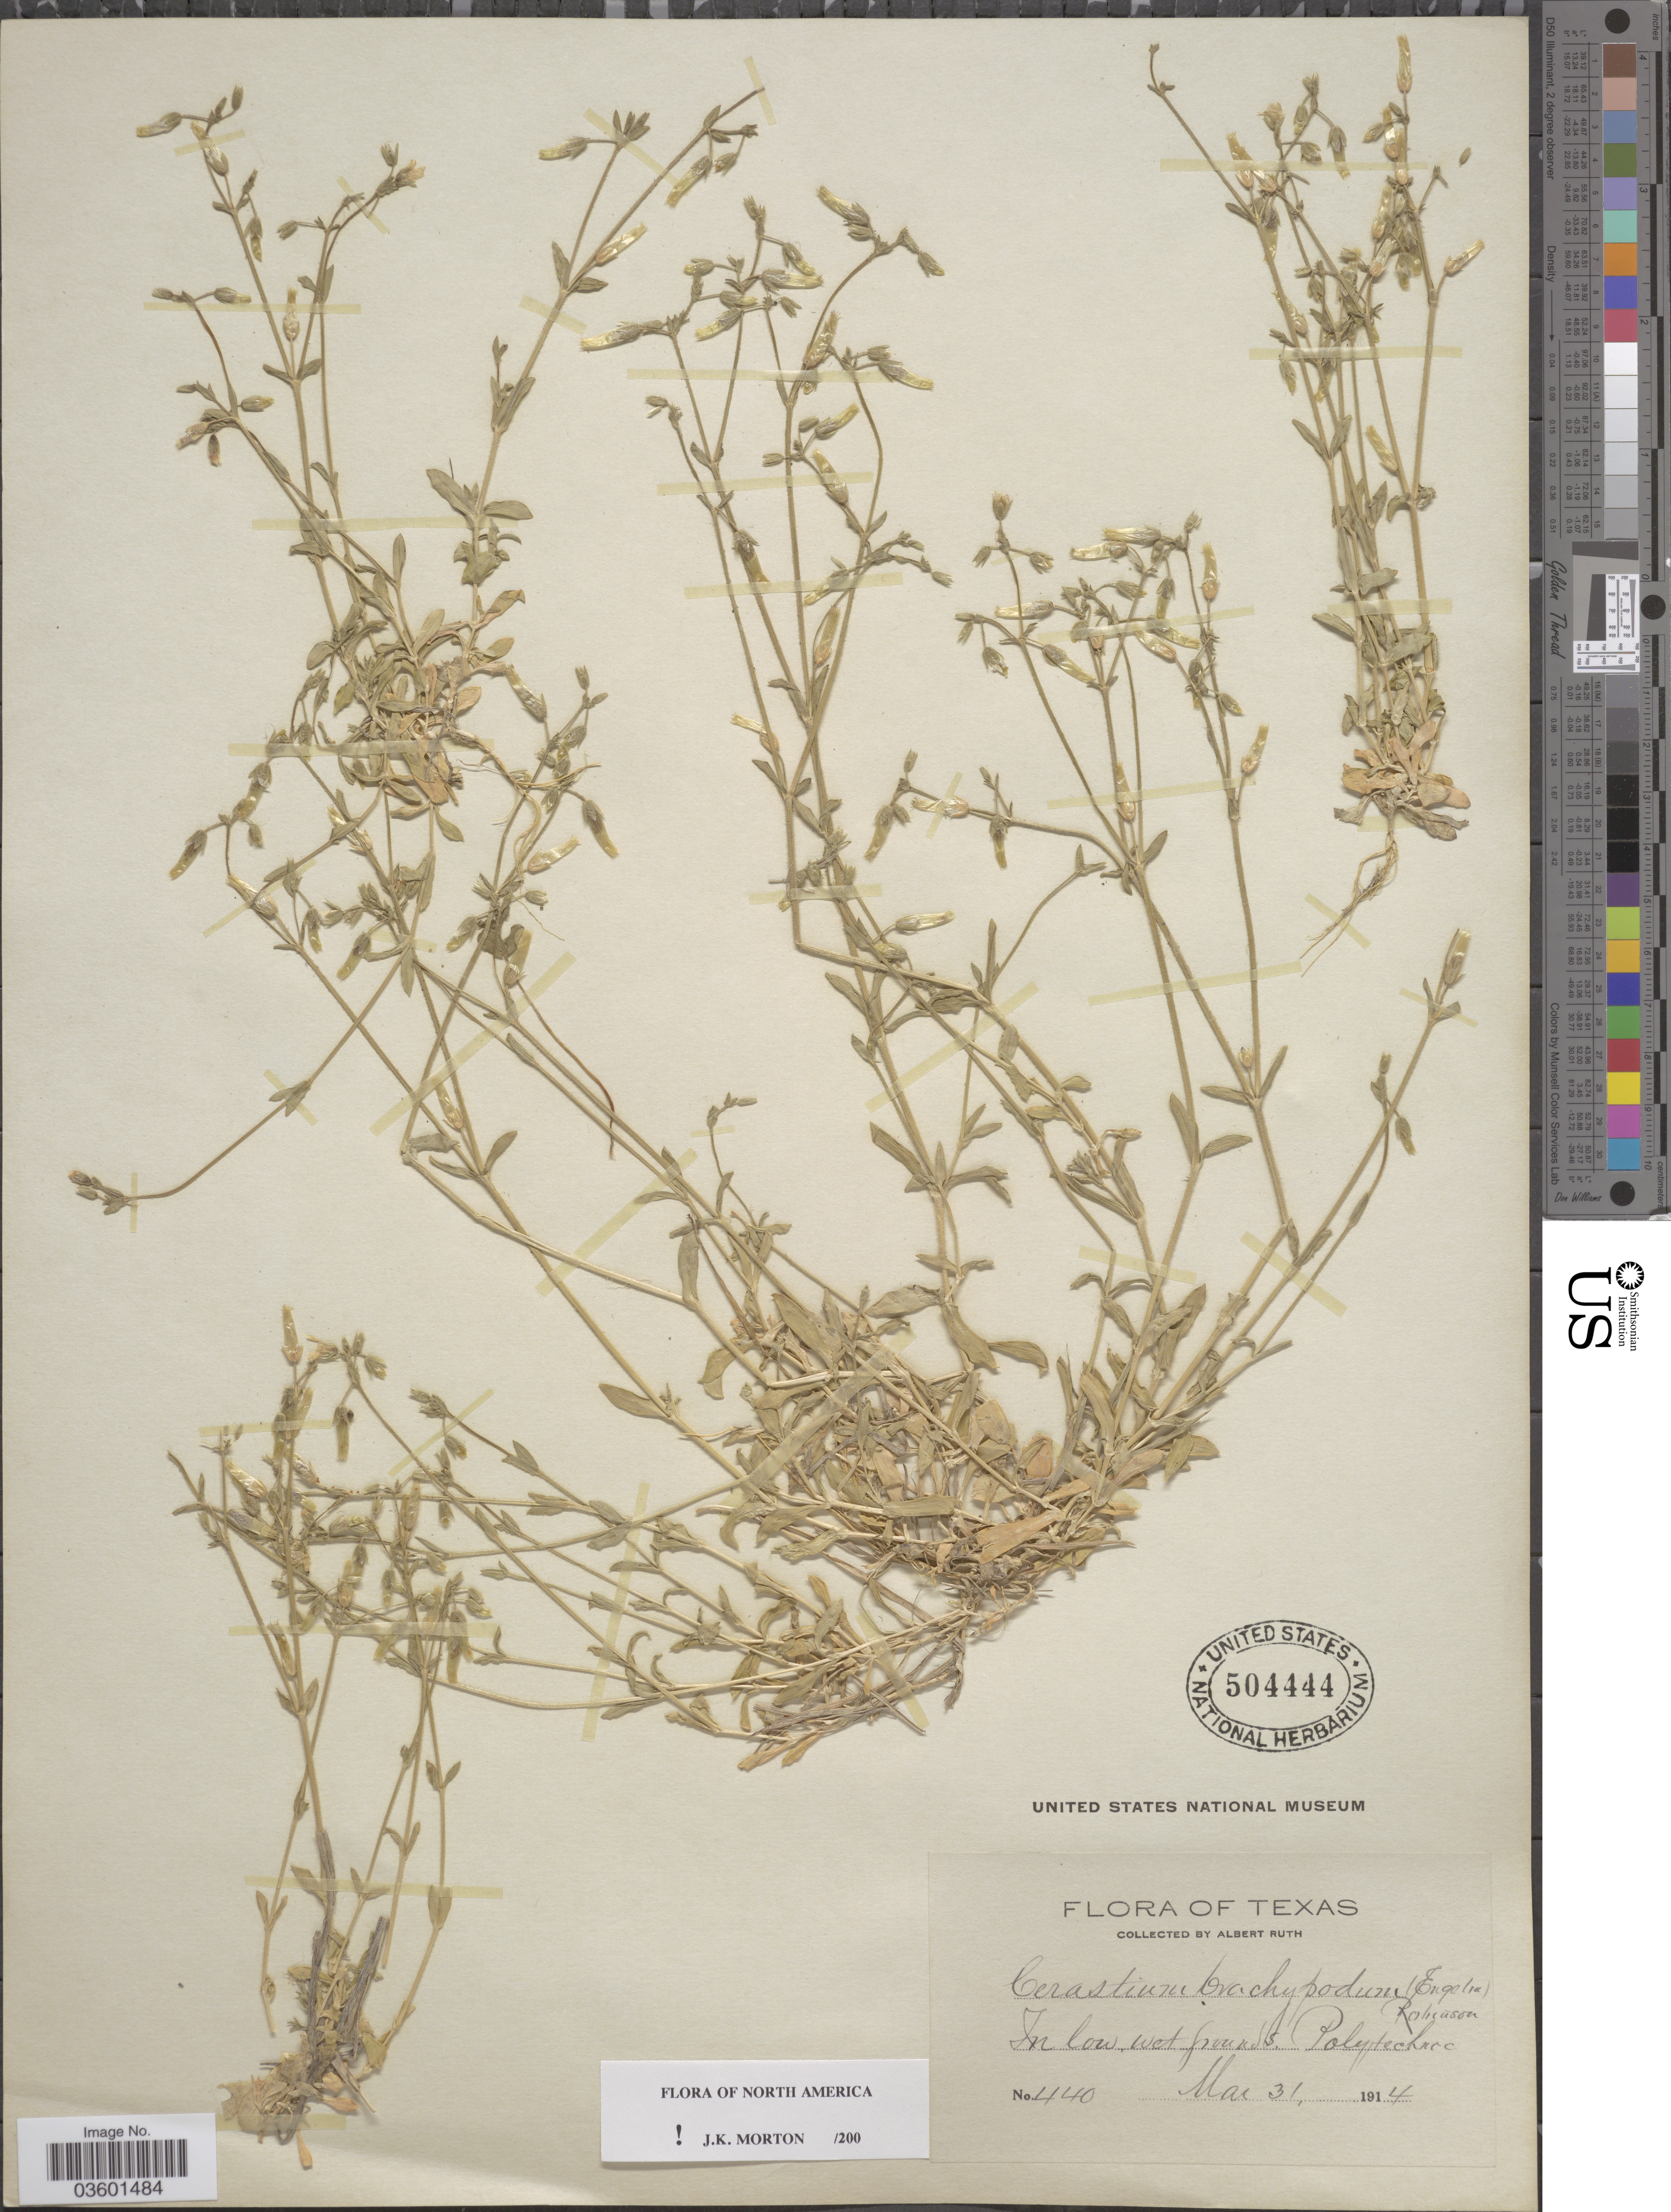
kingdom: Plantae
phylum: Tracheophyta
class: Magnoliopsida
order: Caryophyllales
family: Caryophyllaceae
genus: Cerastium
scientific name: Cerastium brachypodum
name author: (Engelm. ex A. Gray) B.L. Rob.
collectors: A. Ruth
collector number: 440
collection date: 1914-03-31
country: United States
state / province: Texas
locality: In low wet grounds, Polytechnic.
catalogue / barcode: US 504444